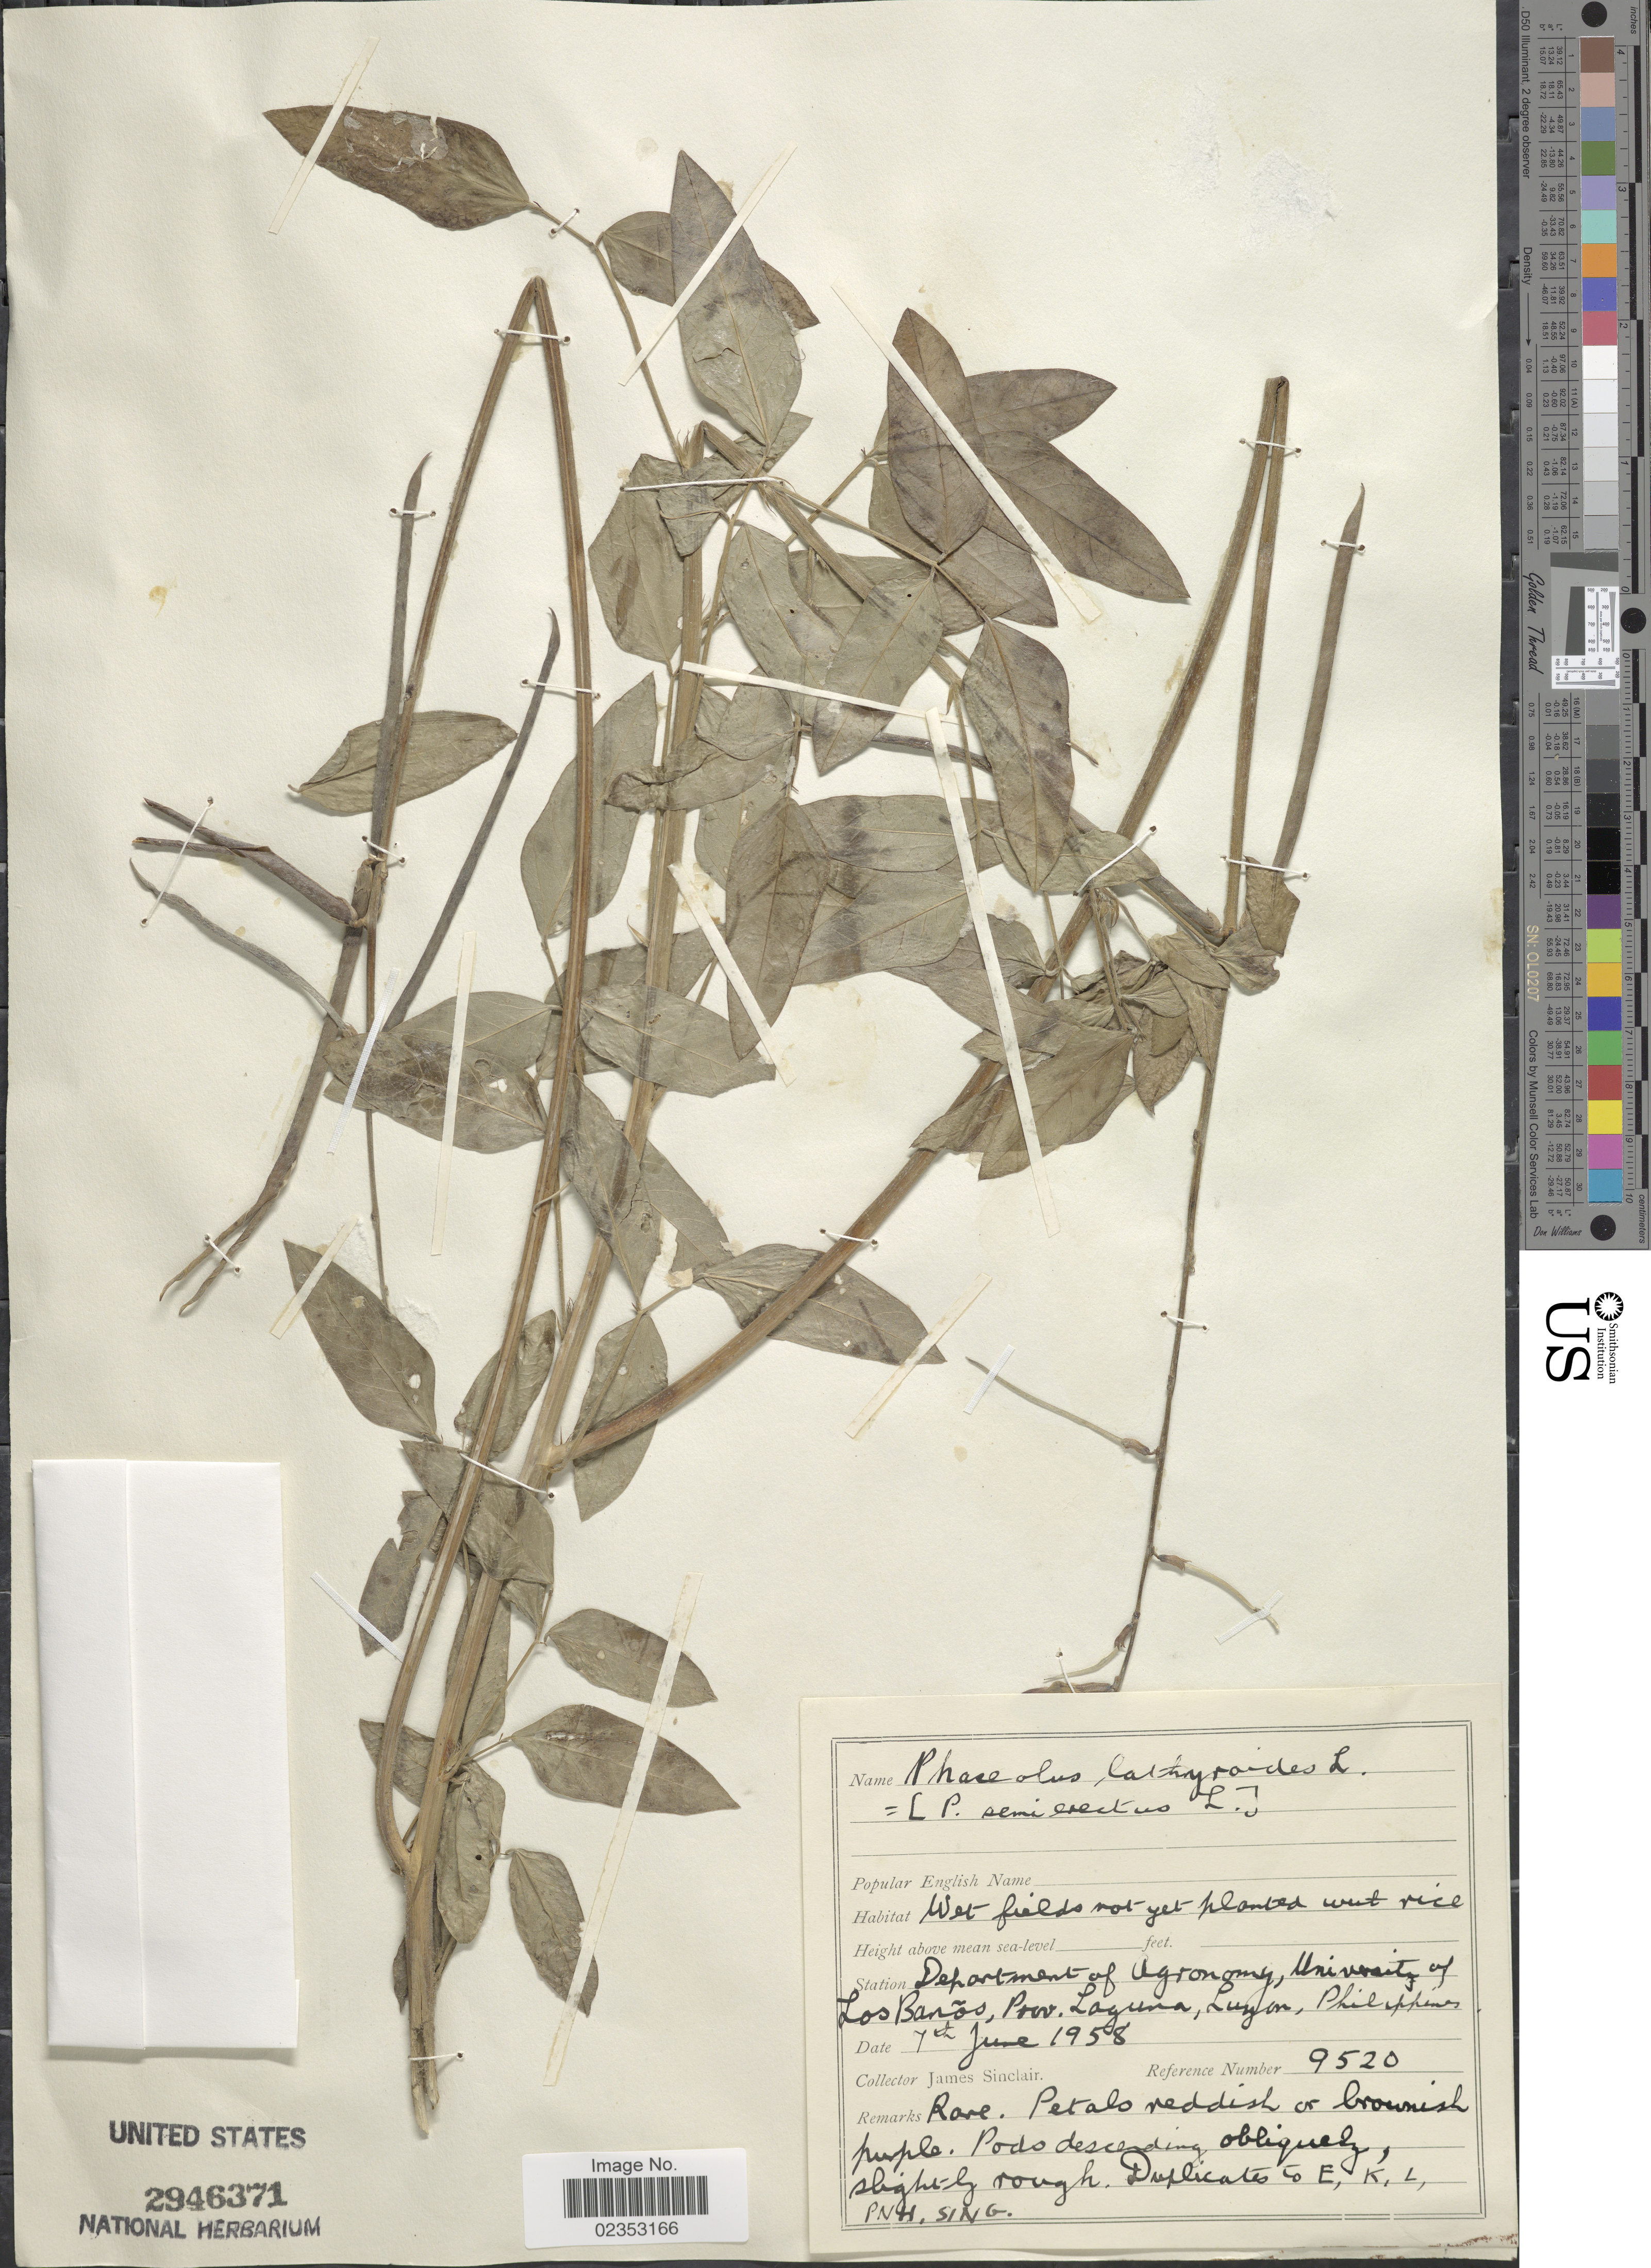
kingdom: Plantae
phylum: Tracheophyta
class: Magnoliopsida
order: Fabales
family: Fabaceae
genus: Macroptilium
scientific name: Macroptilium lathyroides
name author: (L.) Urb.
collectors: J. Sinclair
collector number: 9520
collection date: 1958-06-07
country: Philippines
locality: Station: Department of Agronomy, University of Los Banos, Prov. Laguna, Luzon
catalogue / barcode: US 2946371